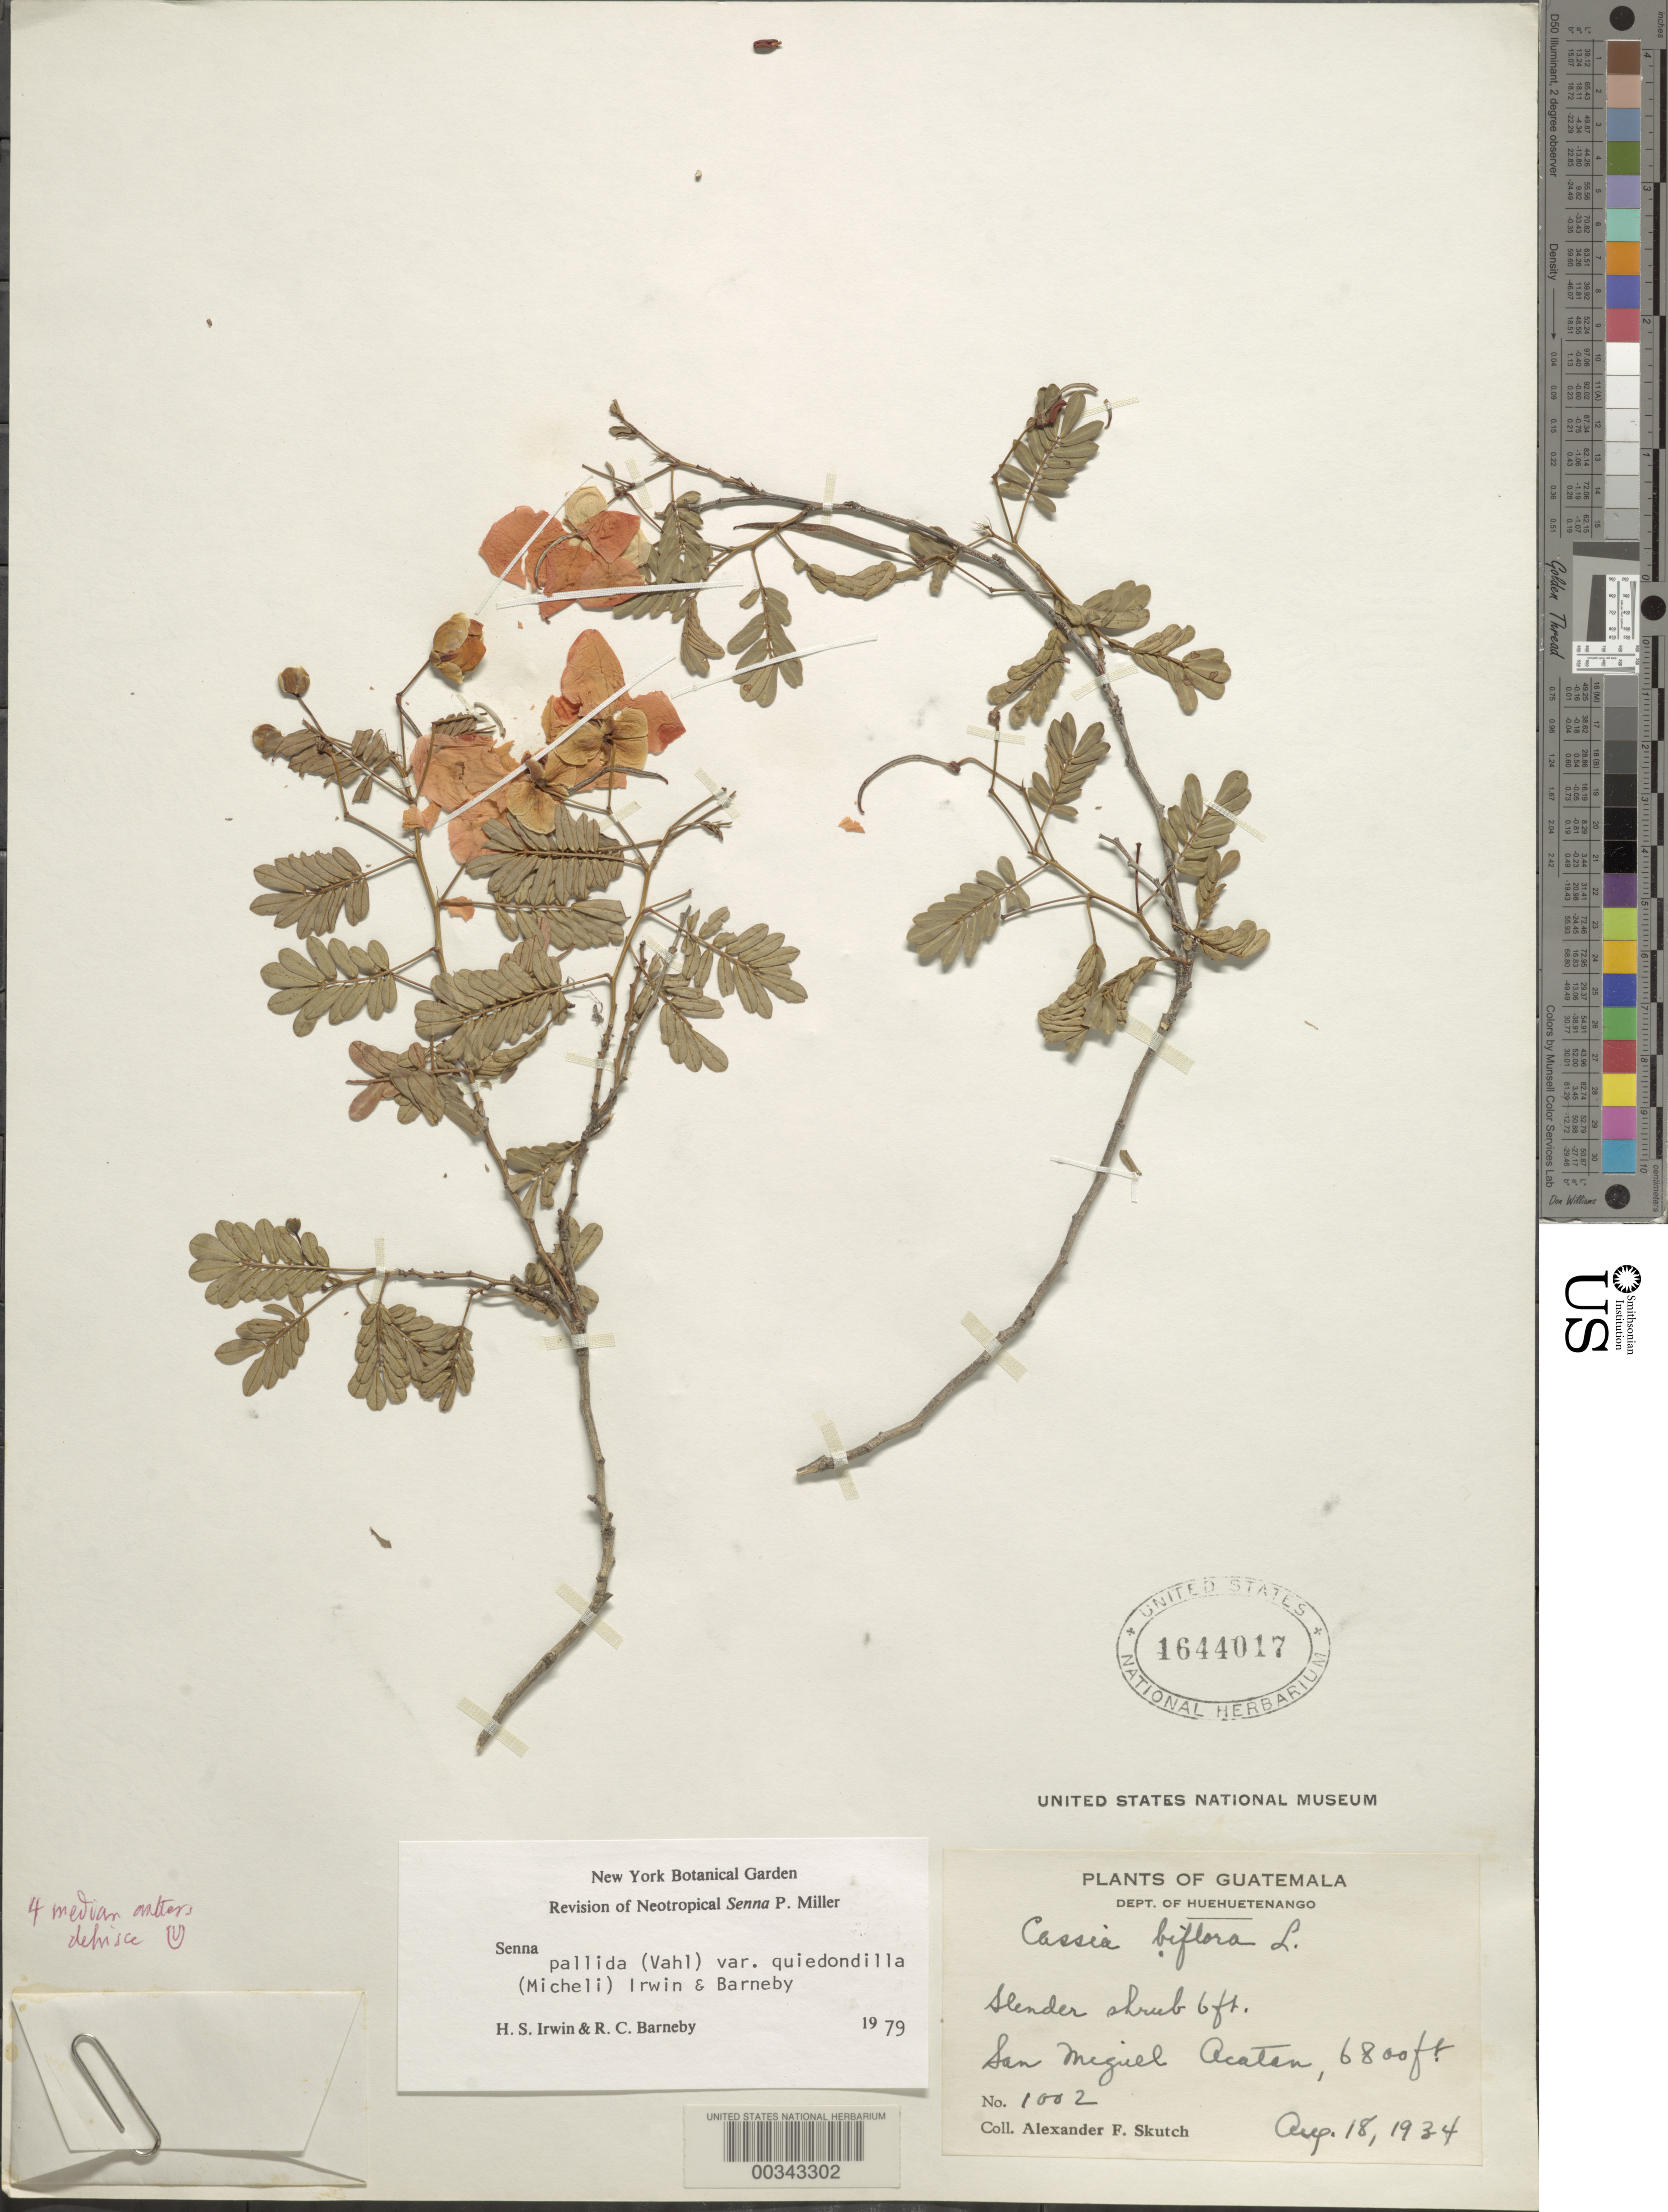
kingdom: Plantae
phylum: Tracheophyta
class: Magnoliopsida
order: Fabales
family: Fabaceae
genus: Senna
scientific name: Senna pallida var. quiedondilla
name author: (Micheli) H.S. Irwin & Barneby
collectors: A. F. Skutch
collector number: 1002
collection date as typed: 18 Apr 1934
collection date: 1934-04-18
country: Guatemala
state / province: Huehuetenango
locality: San Miguel Aguacatan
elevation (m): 2073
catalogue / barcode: US 1644017